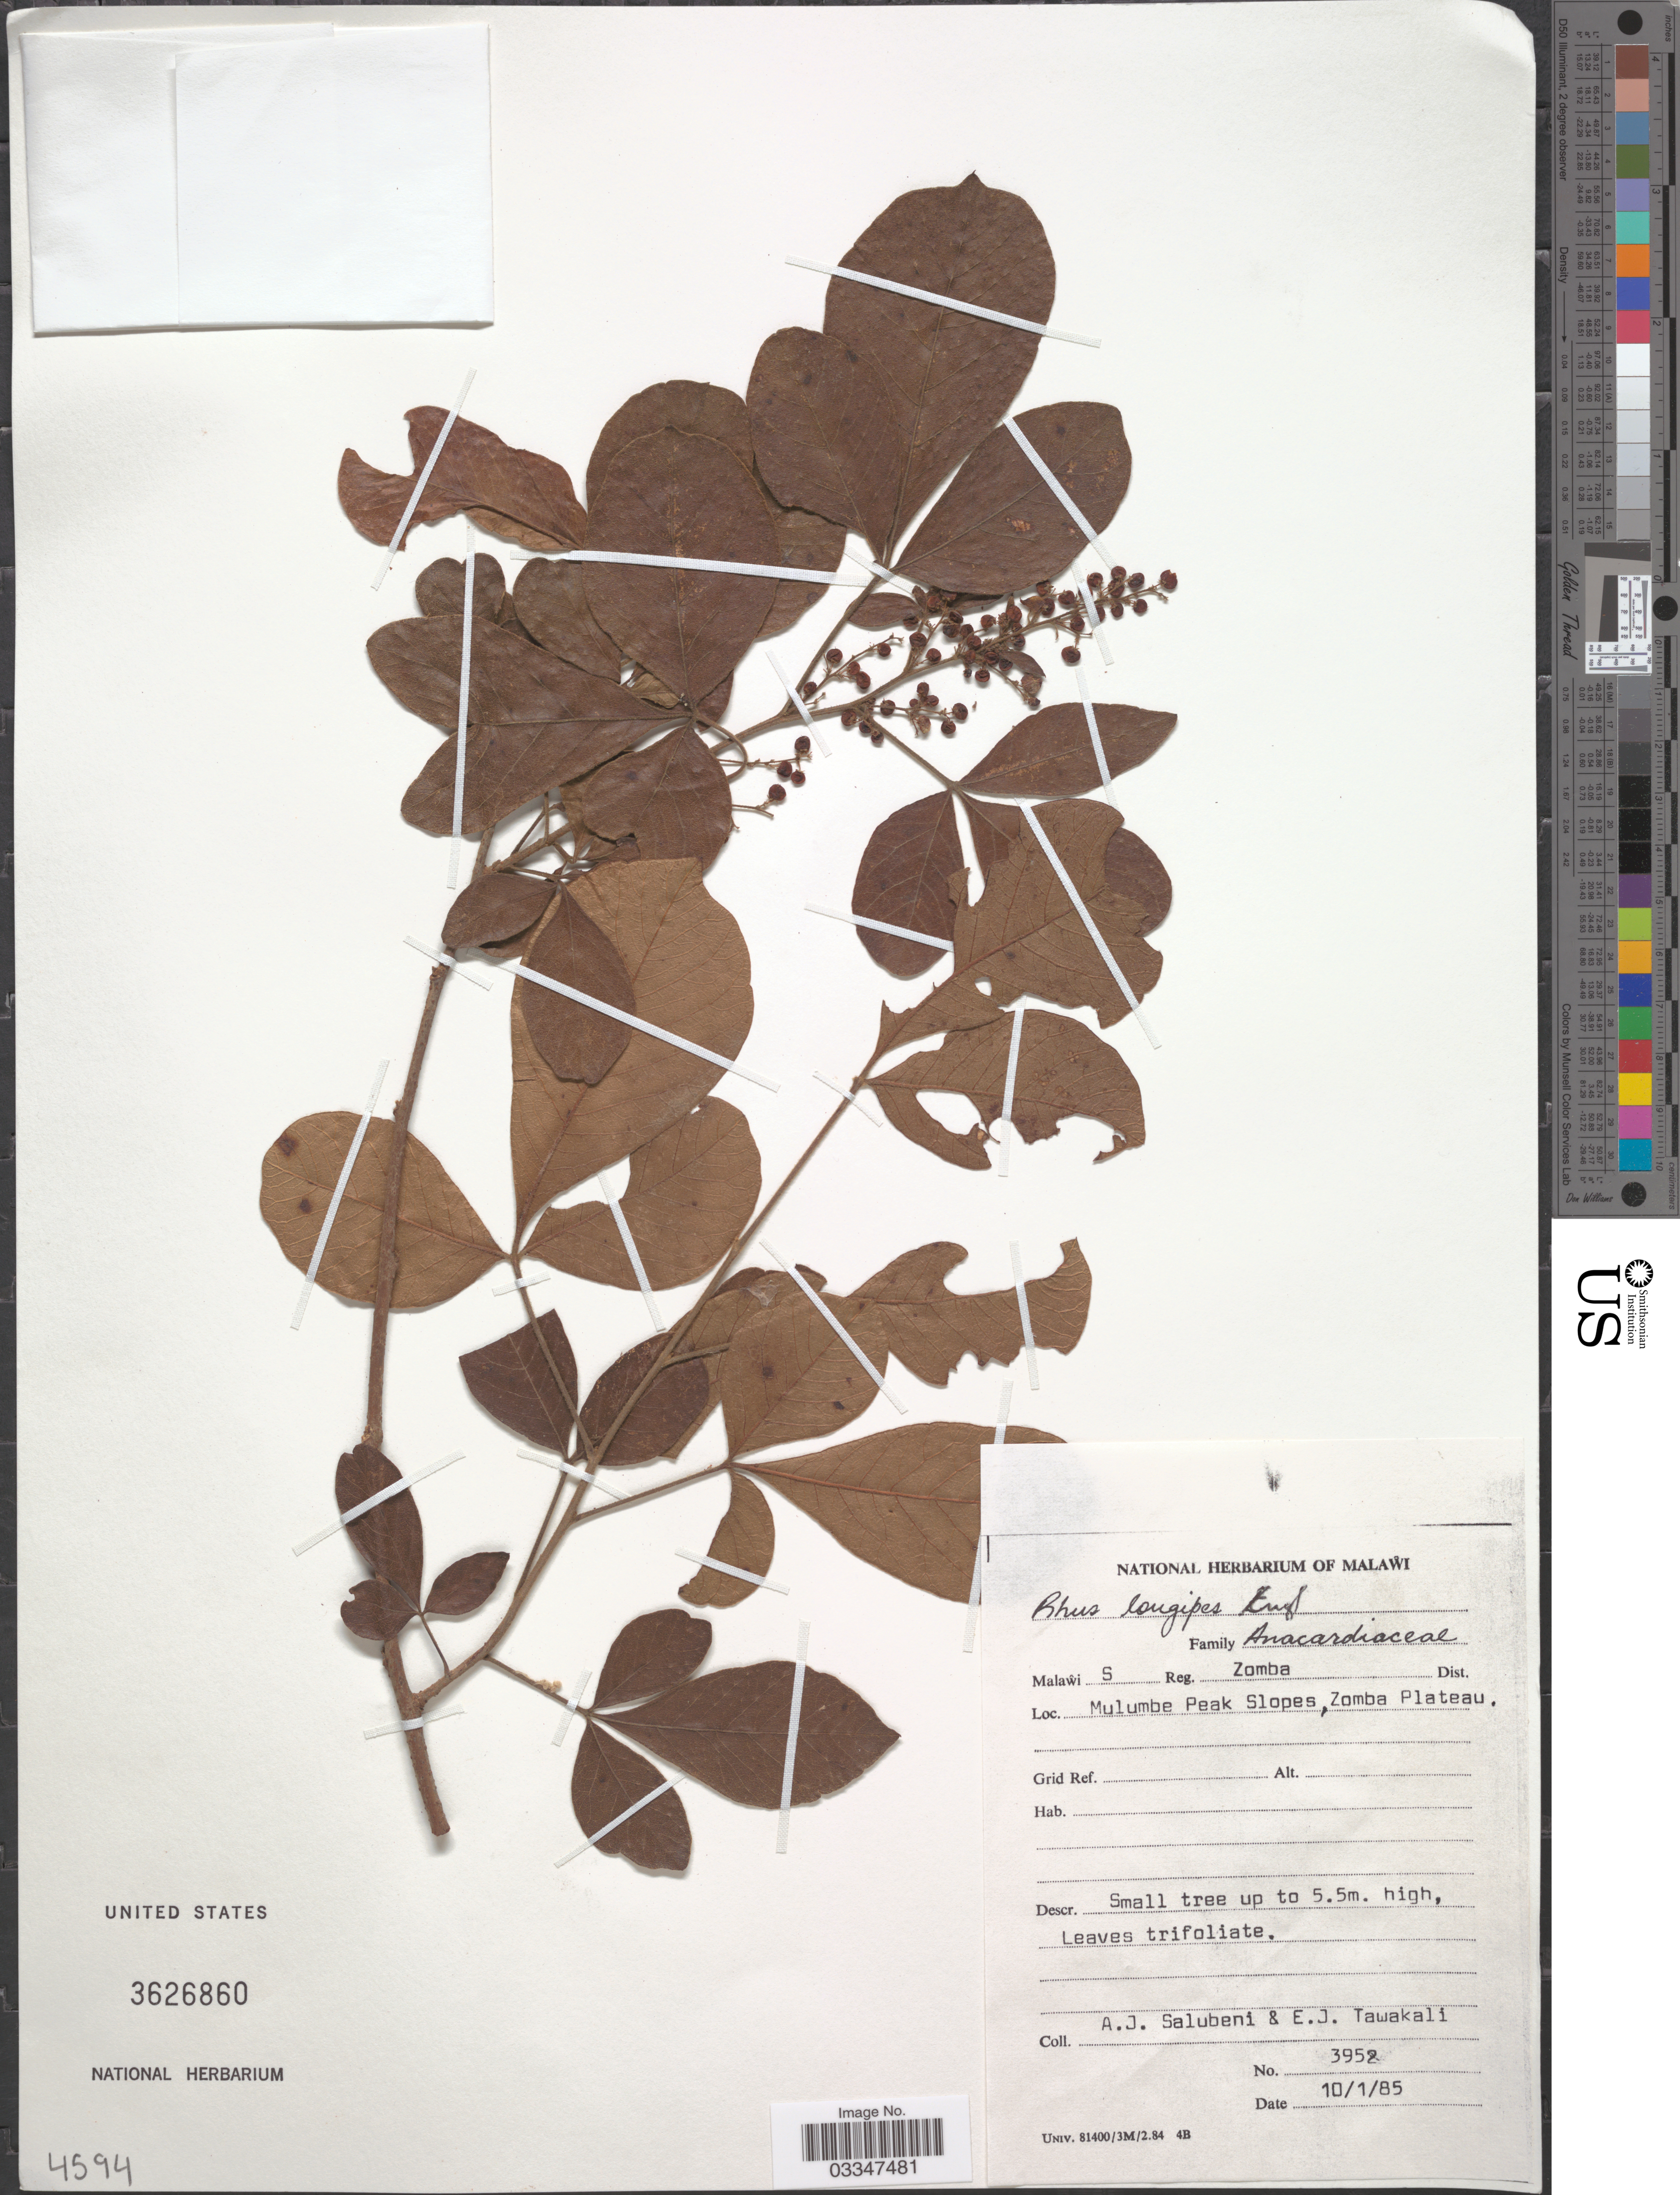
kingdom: Plantae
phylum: Tracheophyta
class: Magnoliopsida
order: Sapindales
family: Anacardiaceae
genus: Rhus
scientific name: Rhus longipes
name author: Engl.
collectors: A. J. Salubeni & E. Tawakali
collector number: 3952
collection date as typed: Transcribed d/m/y: 10/1/85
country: Malawi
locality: S Reg. Zomba Dist. Mulumbe Peak Slopes, Zomba Plateau.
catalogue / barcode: US 3626860